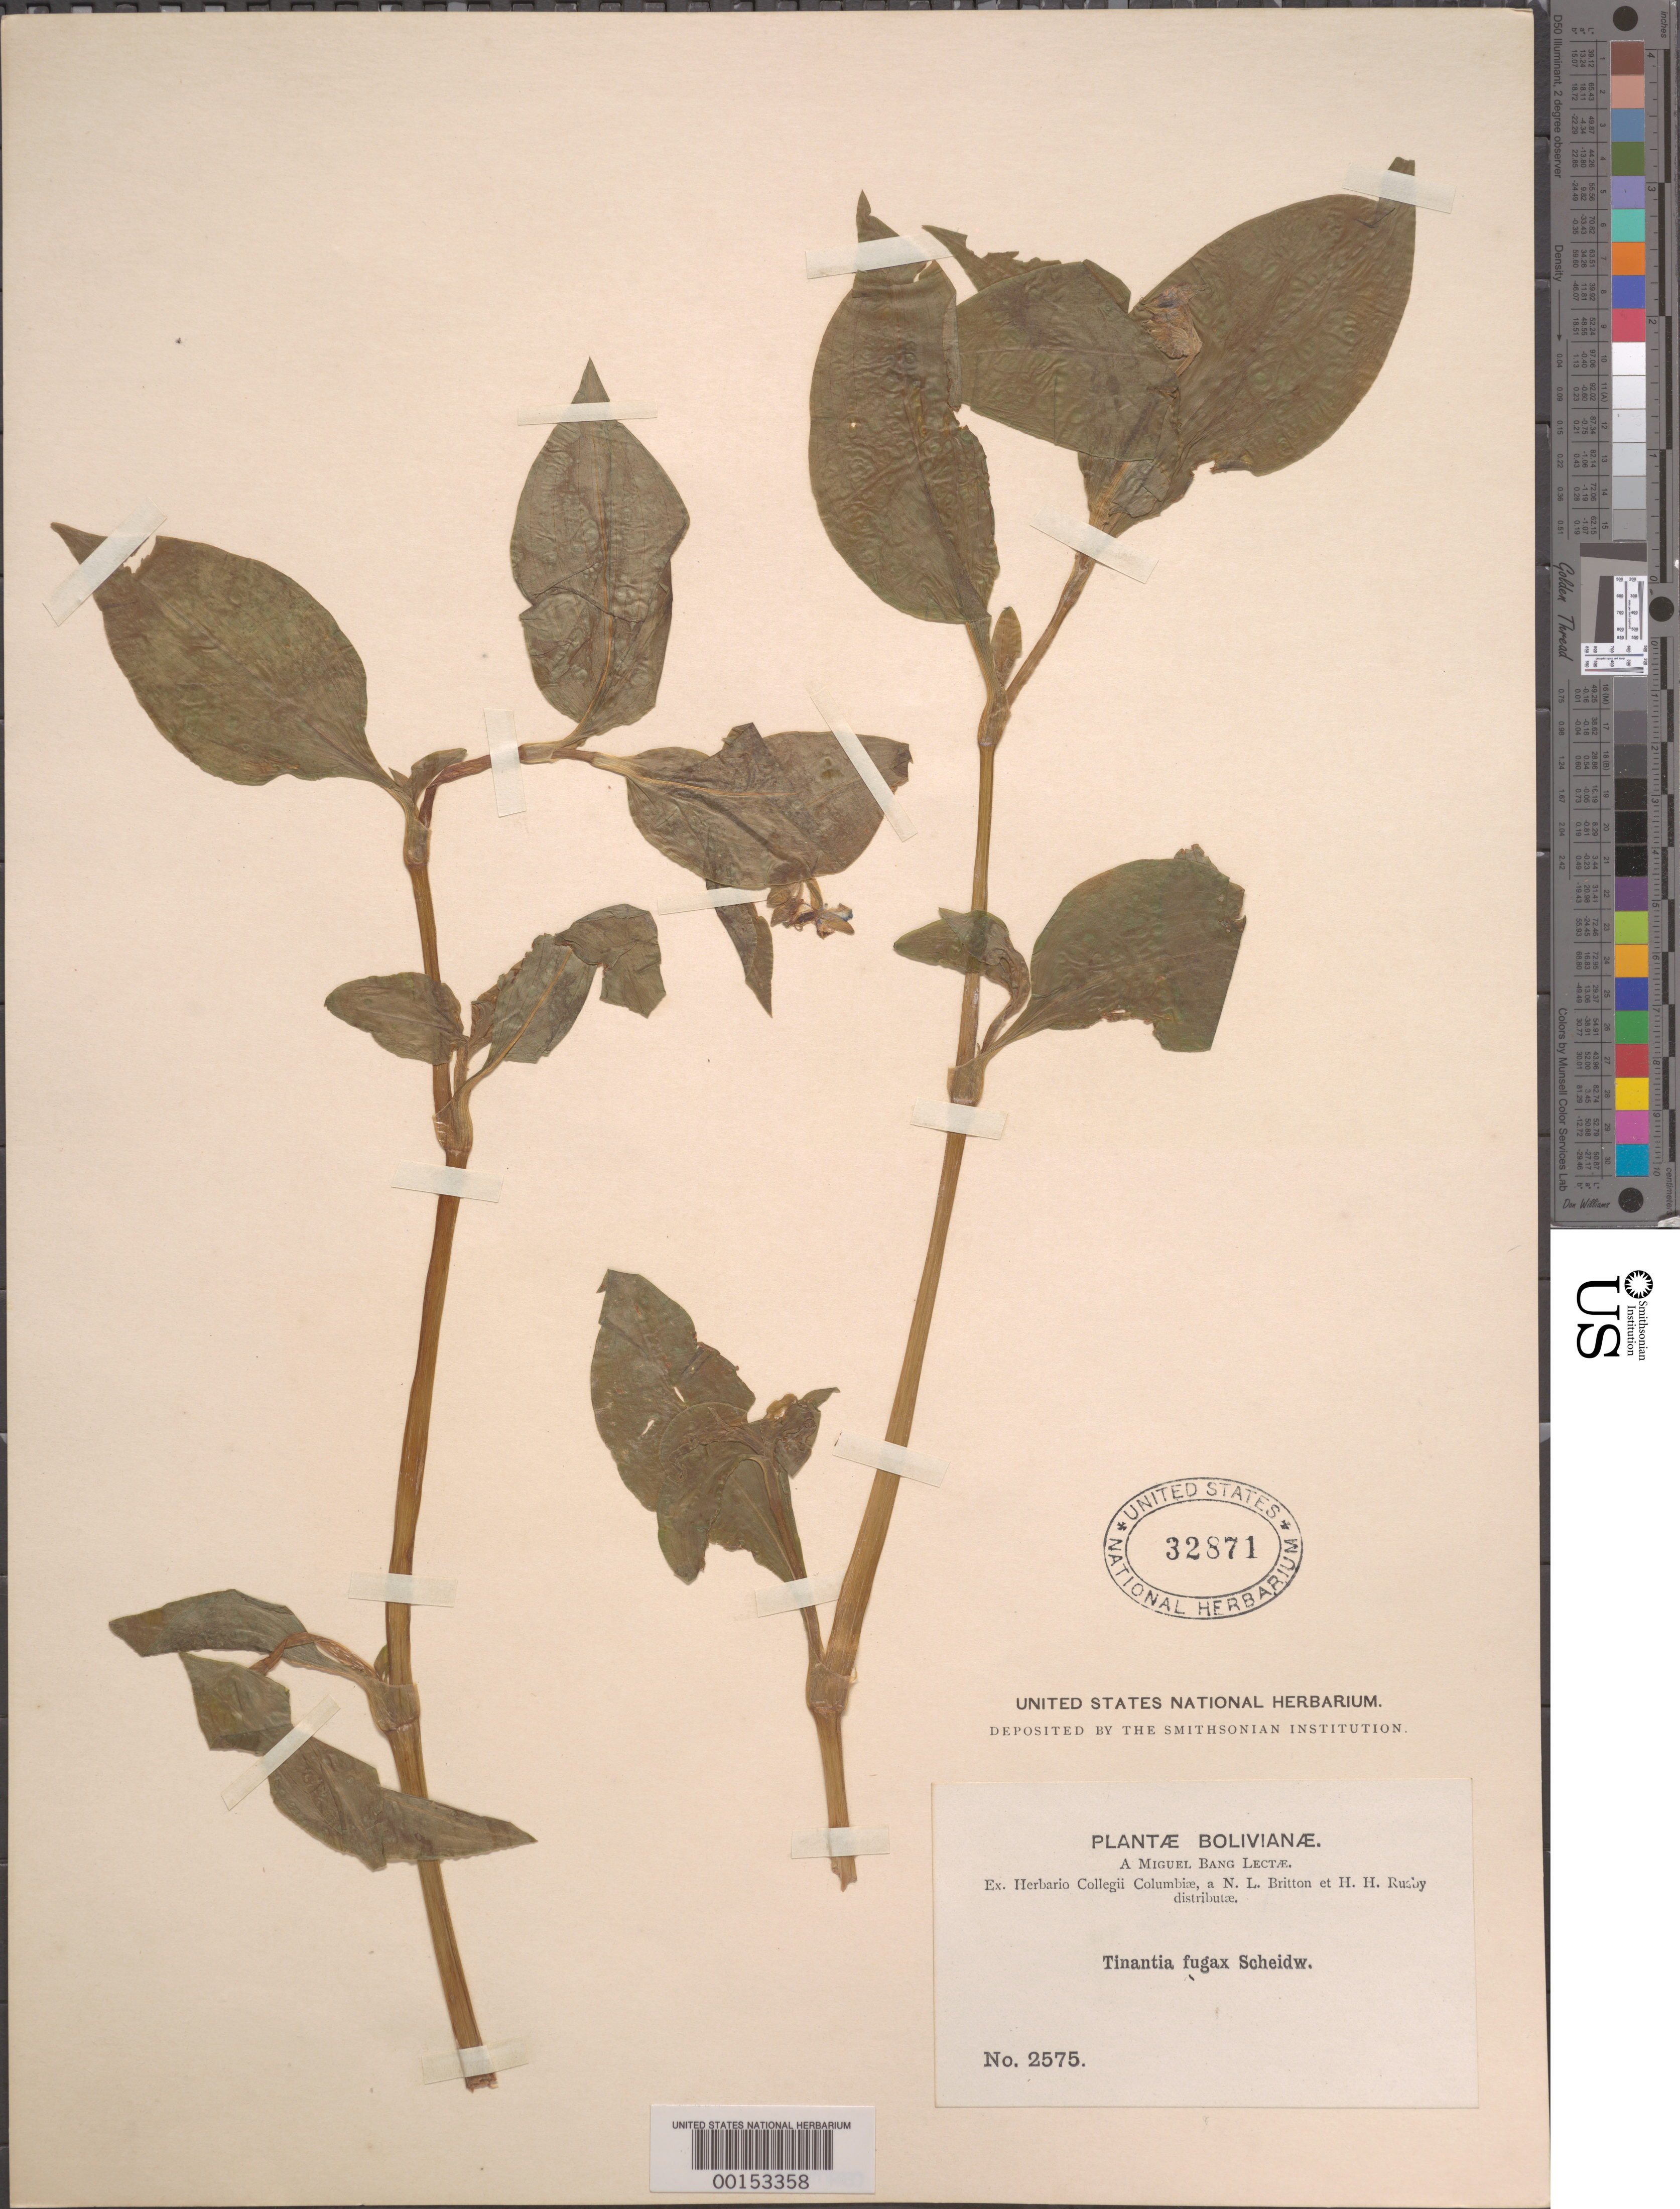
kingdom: Plantae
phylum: Tracheophyta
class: Liliopsida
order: Commelinales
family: Commelinaceae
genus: Tinantia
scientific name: Tinantia erecta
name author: (Jacq.) Fenzl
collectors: M. Bang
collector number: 2575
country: Bolivia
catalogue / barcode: US 32871